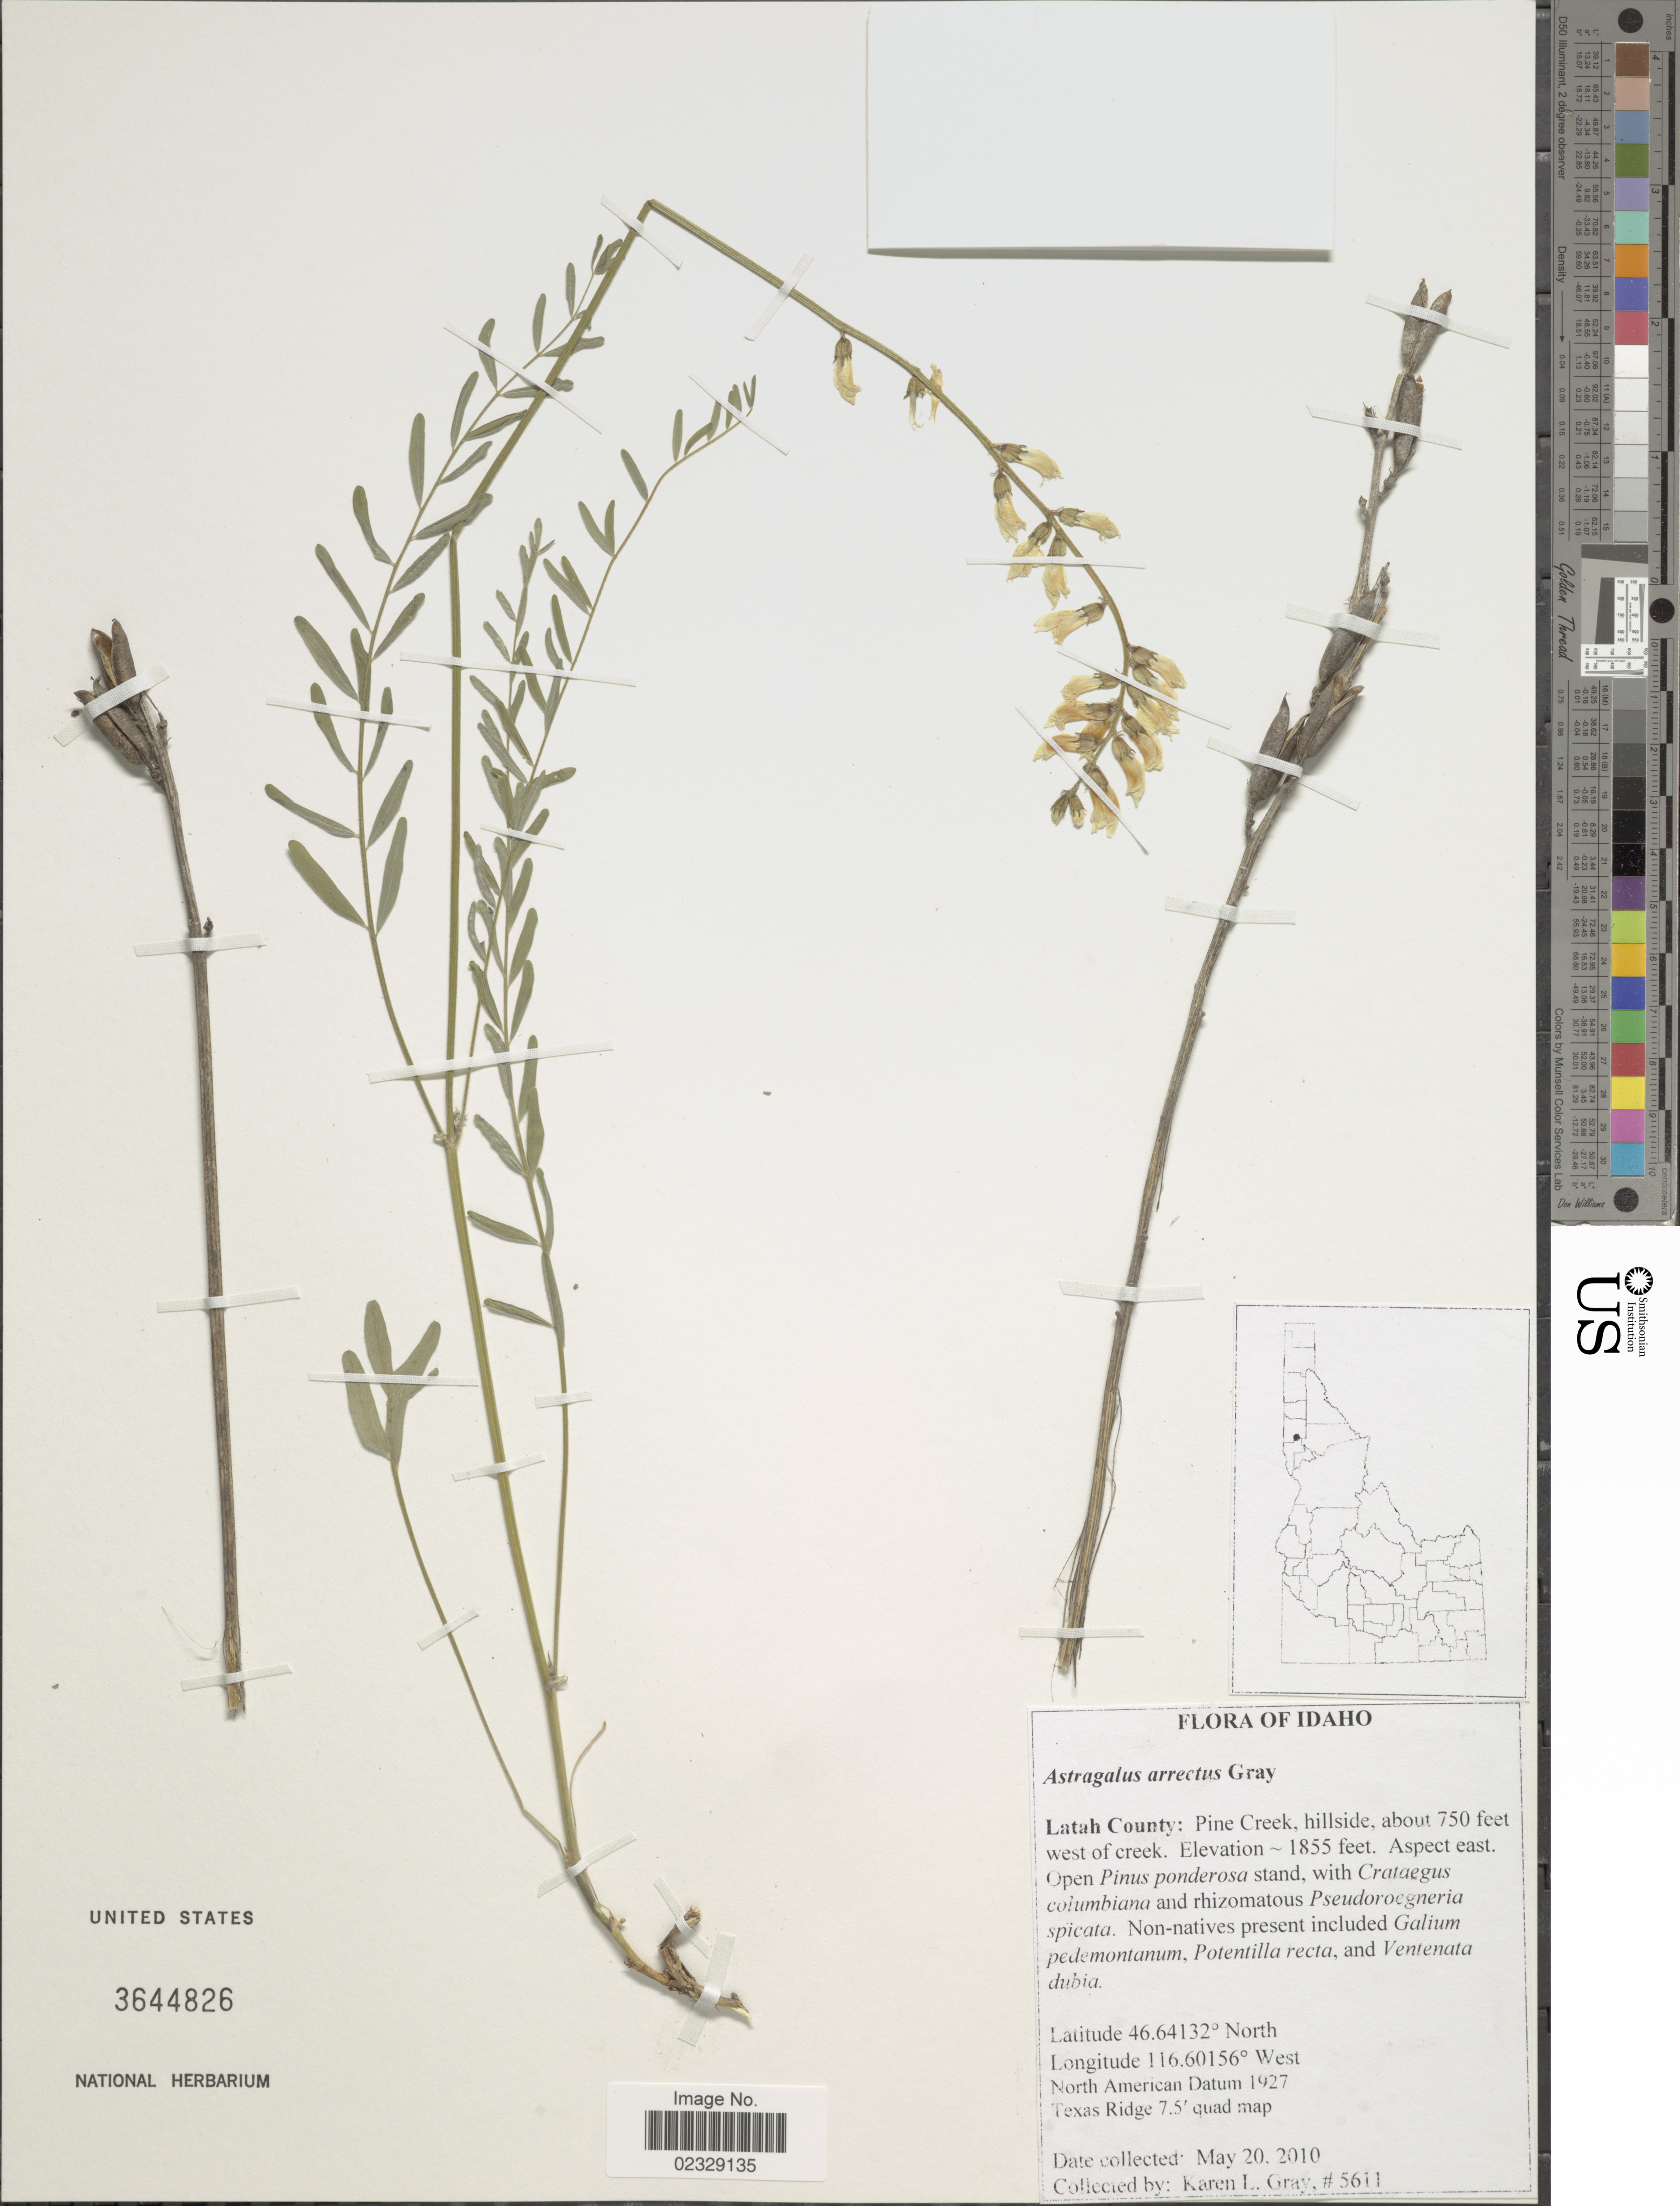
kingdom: Plantae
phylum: Tracheophyta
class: Magnoliopsida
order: Fabales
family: Fabaceae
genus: Astragalus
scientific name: Astragalus arrectus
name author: A. Gray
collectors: K. L. Gray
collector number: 5611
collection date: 2010-05-20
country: United States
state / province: Idaho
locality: Latah County: Pine Creek, hillside, about 750 feet west of creek, Texas Ridge 7.5' quad map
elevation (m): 565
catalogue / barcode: US 3644826